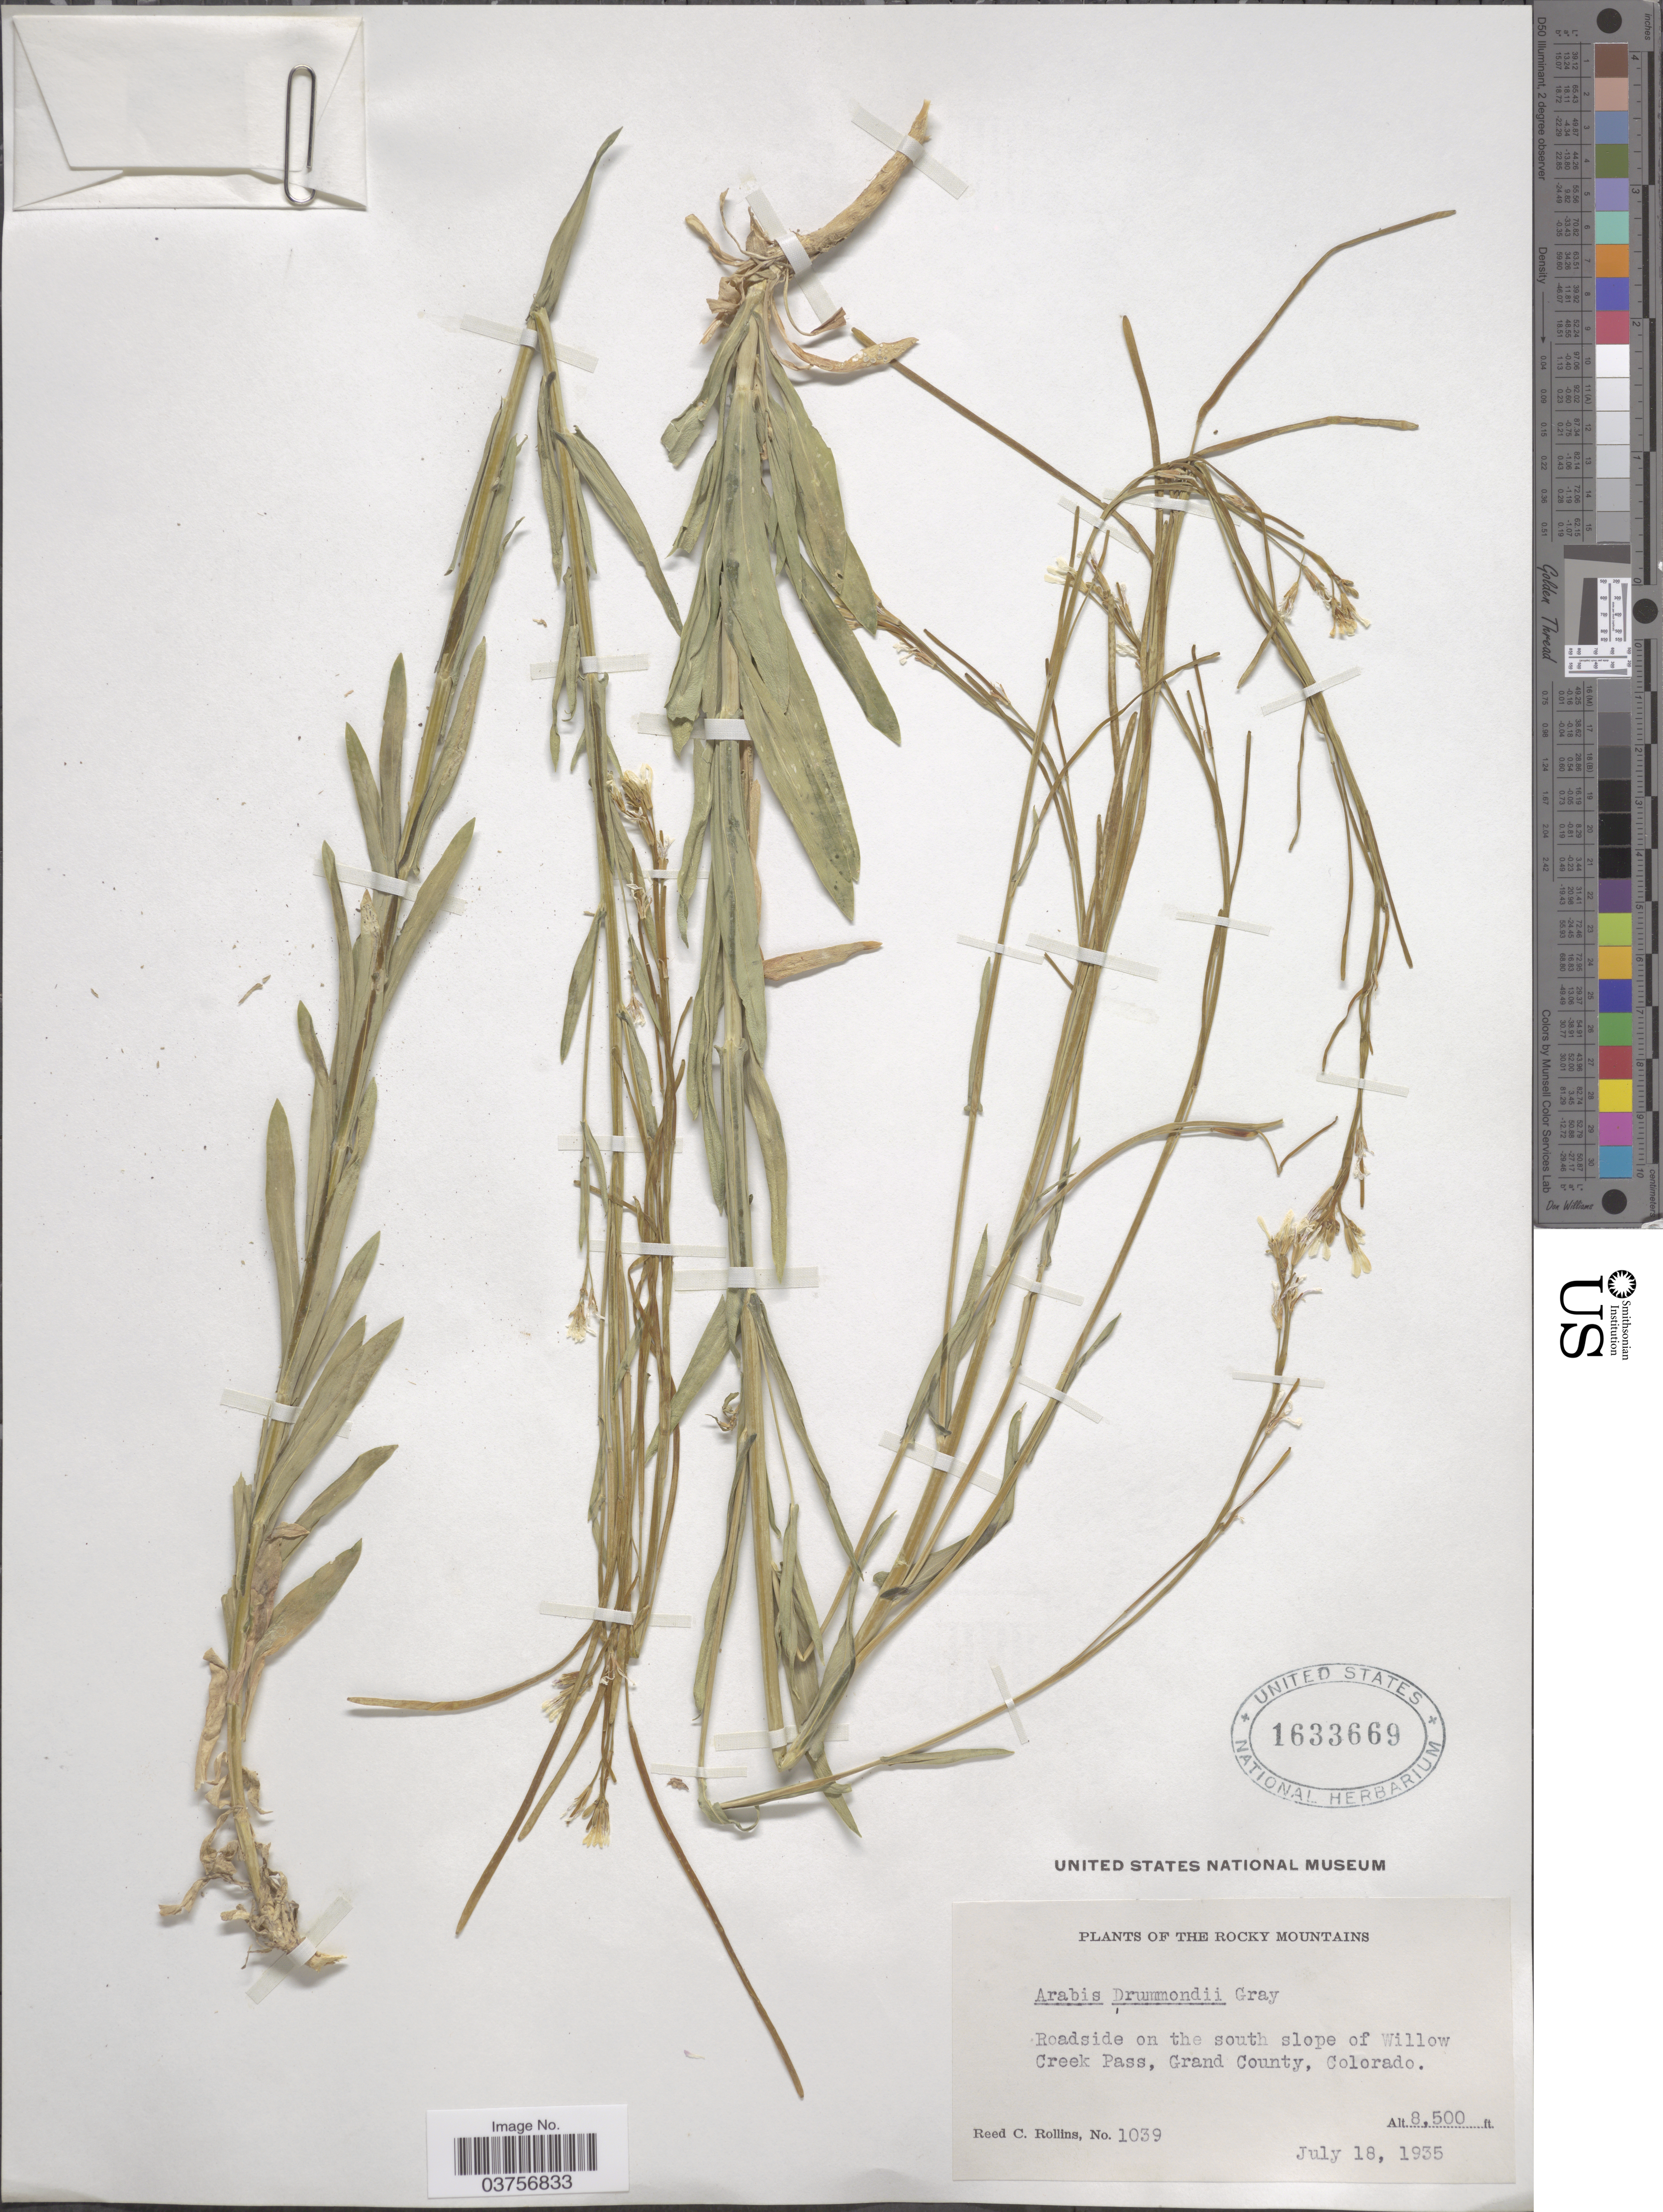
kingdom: Plantae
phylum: Tracheophyta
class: Magnoliopsida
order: Brassicales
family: Brassicaceae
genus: Arabis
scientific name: Arabis drummondii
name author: A. Gray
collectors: R. C. Rollins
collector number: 1039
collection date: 1935-07-18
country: United States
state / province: Colorado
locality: The Rocky Mountains. Roadside on the south slope of Willow Creek Pass, Grand County.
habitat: roadside on south slope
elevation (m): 2591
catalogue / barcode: US 1633669